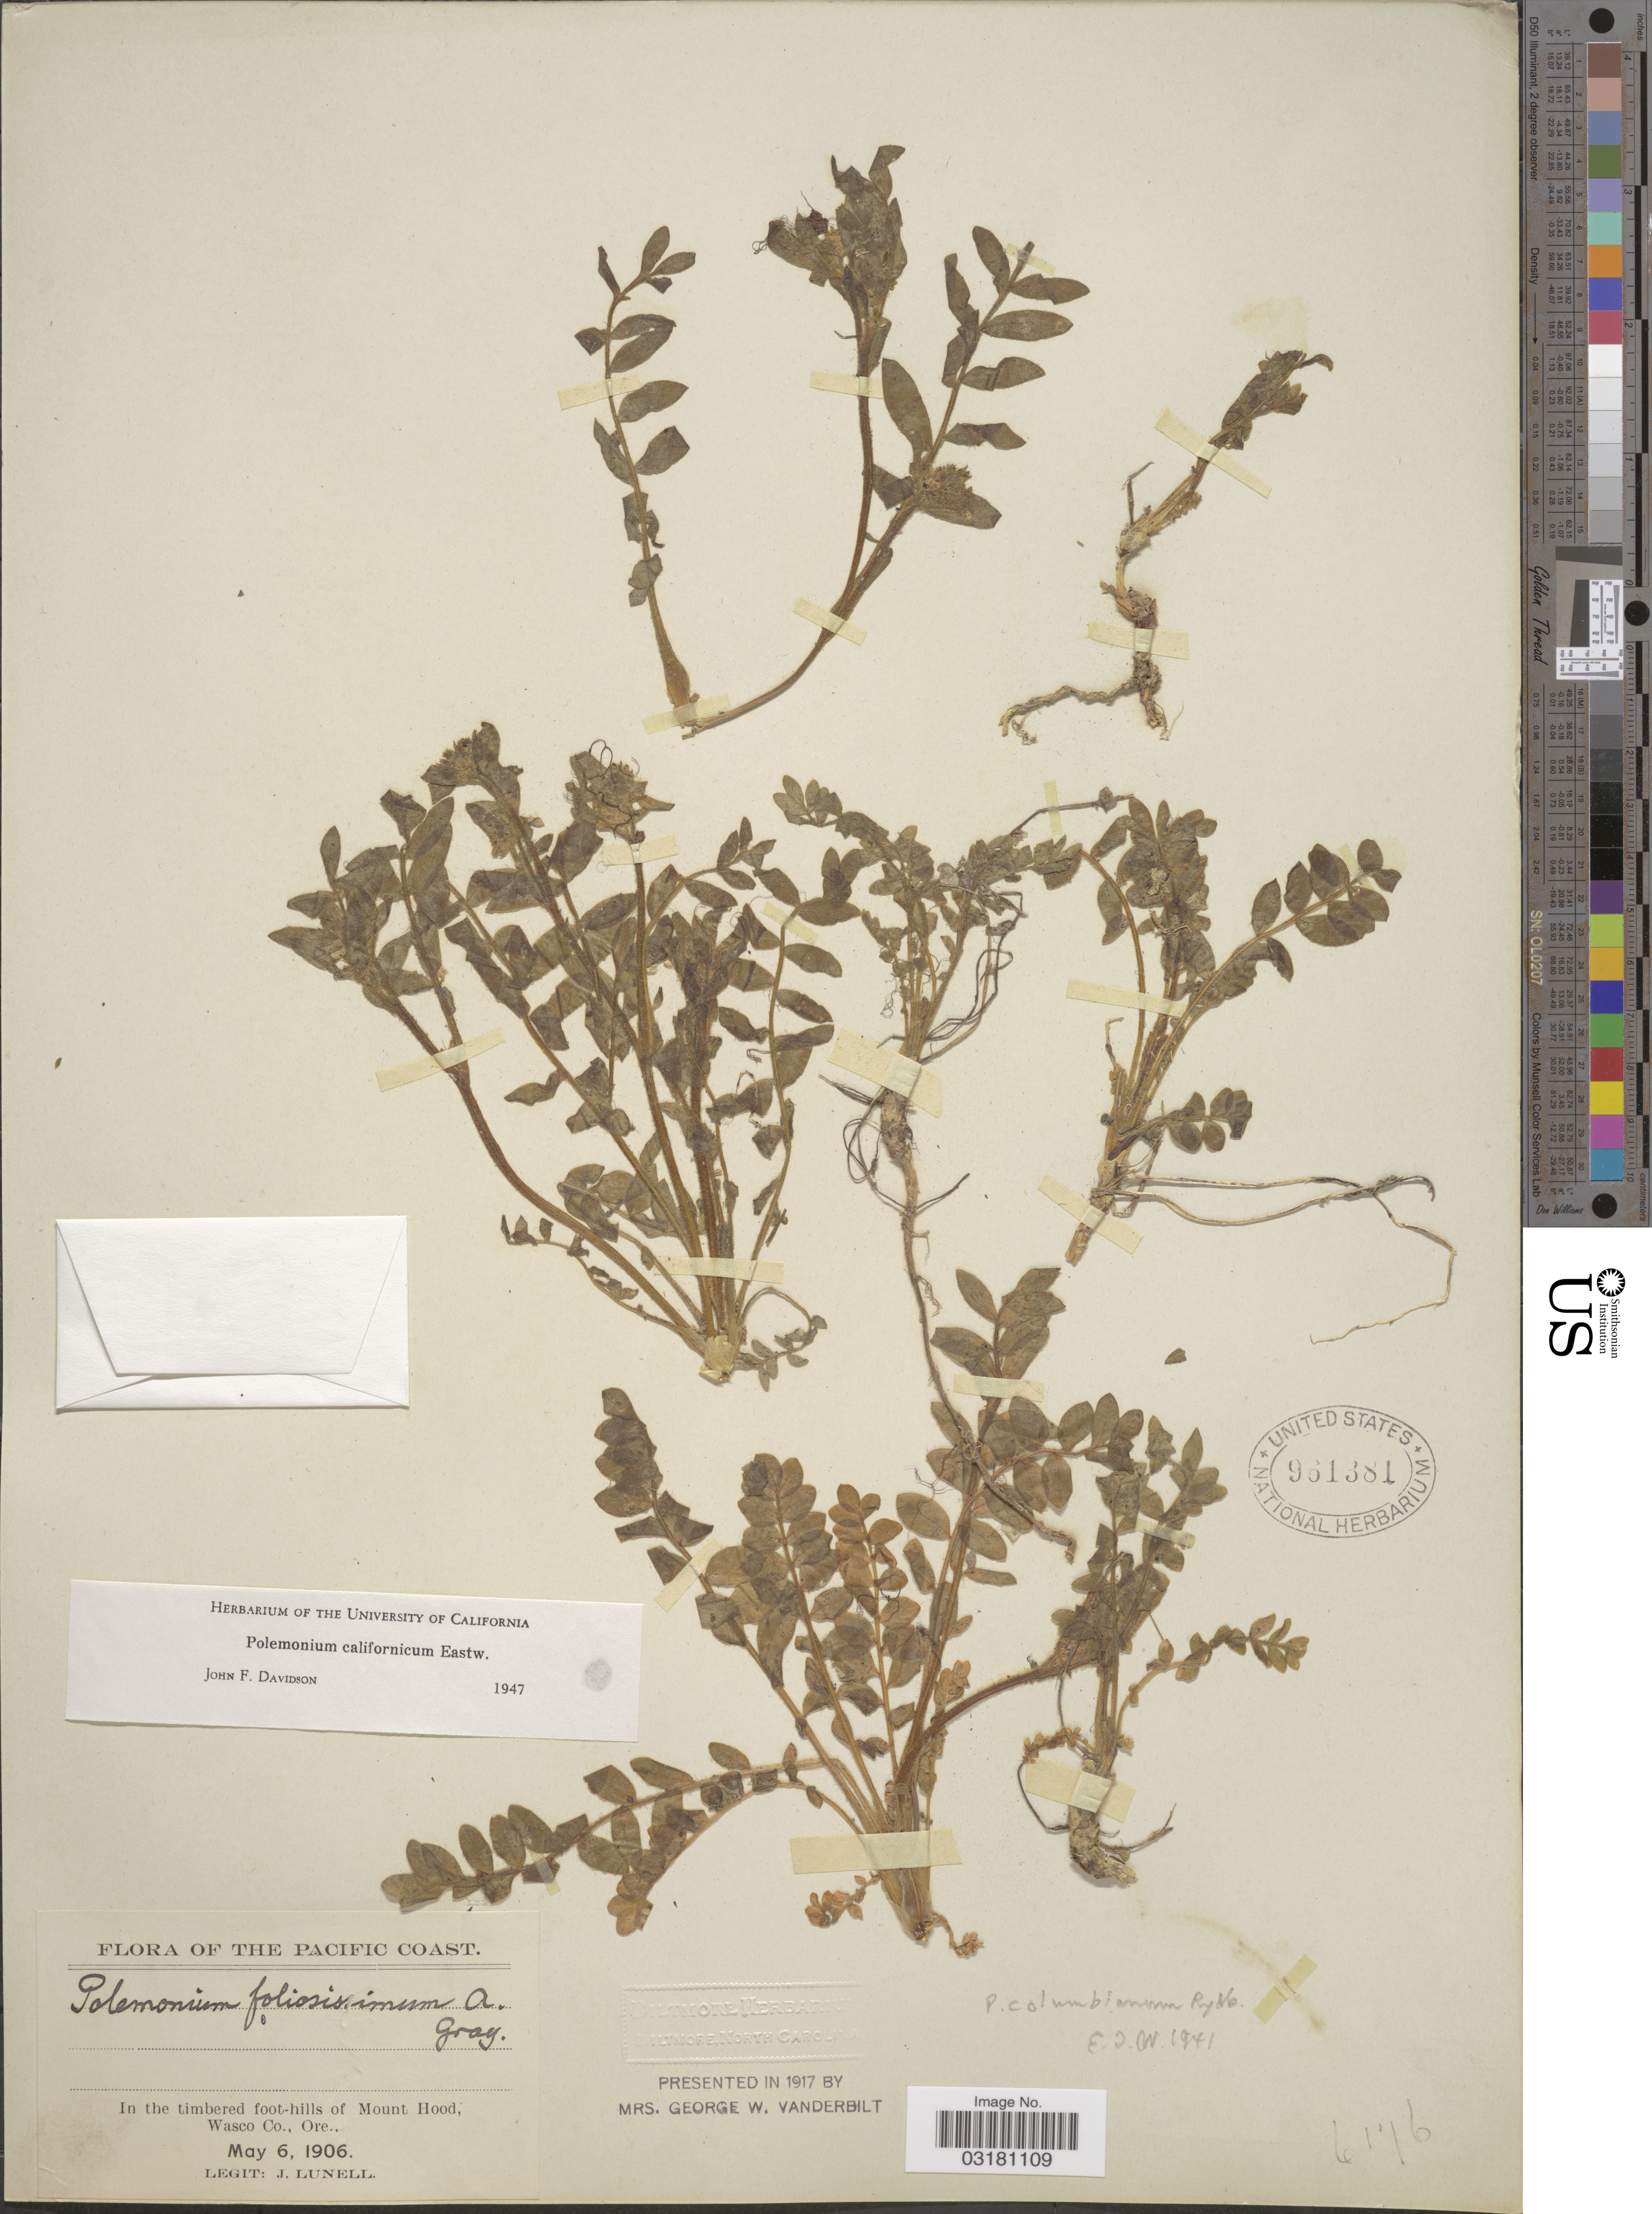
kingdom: Plantae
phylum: Tracheophyta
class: Magnoliopsida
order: Ericales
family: Polemoniaceae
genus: Polemonium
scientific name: Polemonium californicum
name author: Eastw.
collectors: J. Lunell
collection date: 1906-05-06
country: United States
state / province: Oregon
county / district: Wasco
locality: The Pacific Coast. In the timbered foot-hills of Mount Hood, Wasco Co., Ore.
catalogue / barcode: US 961381